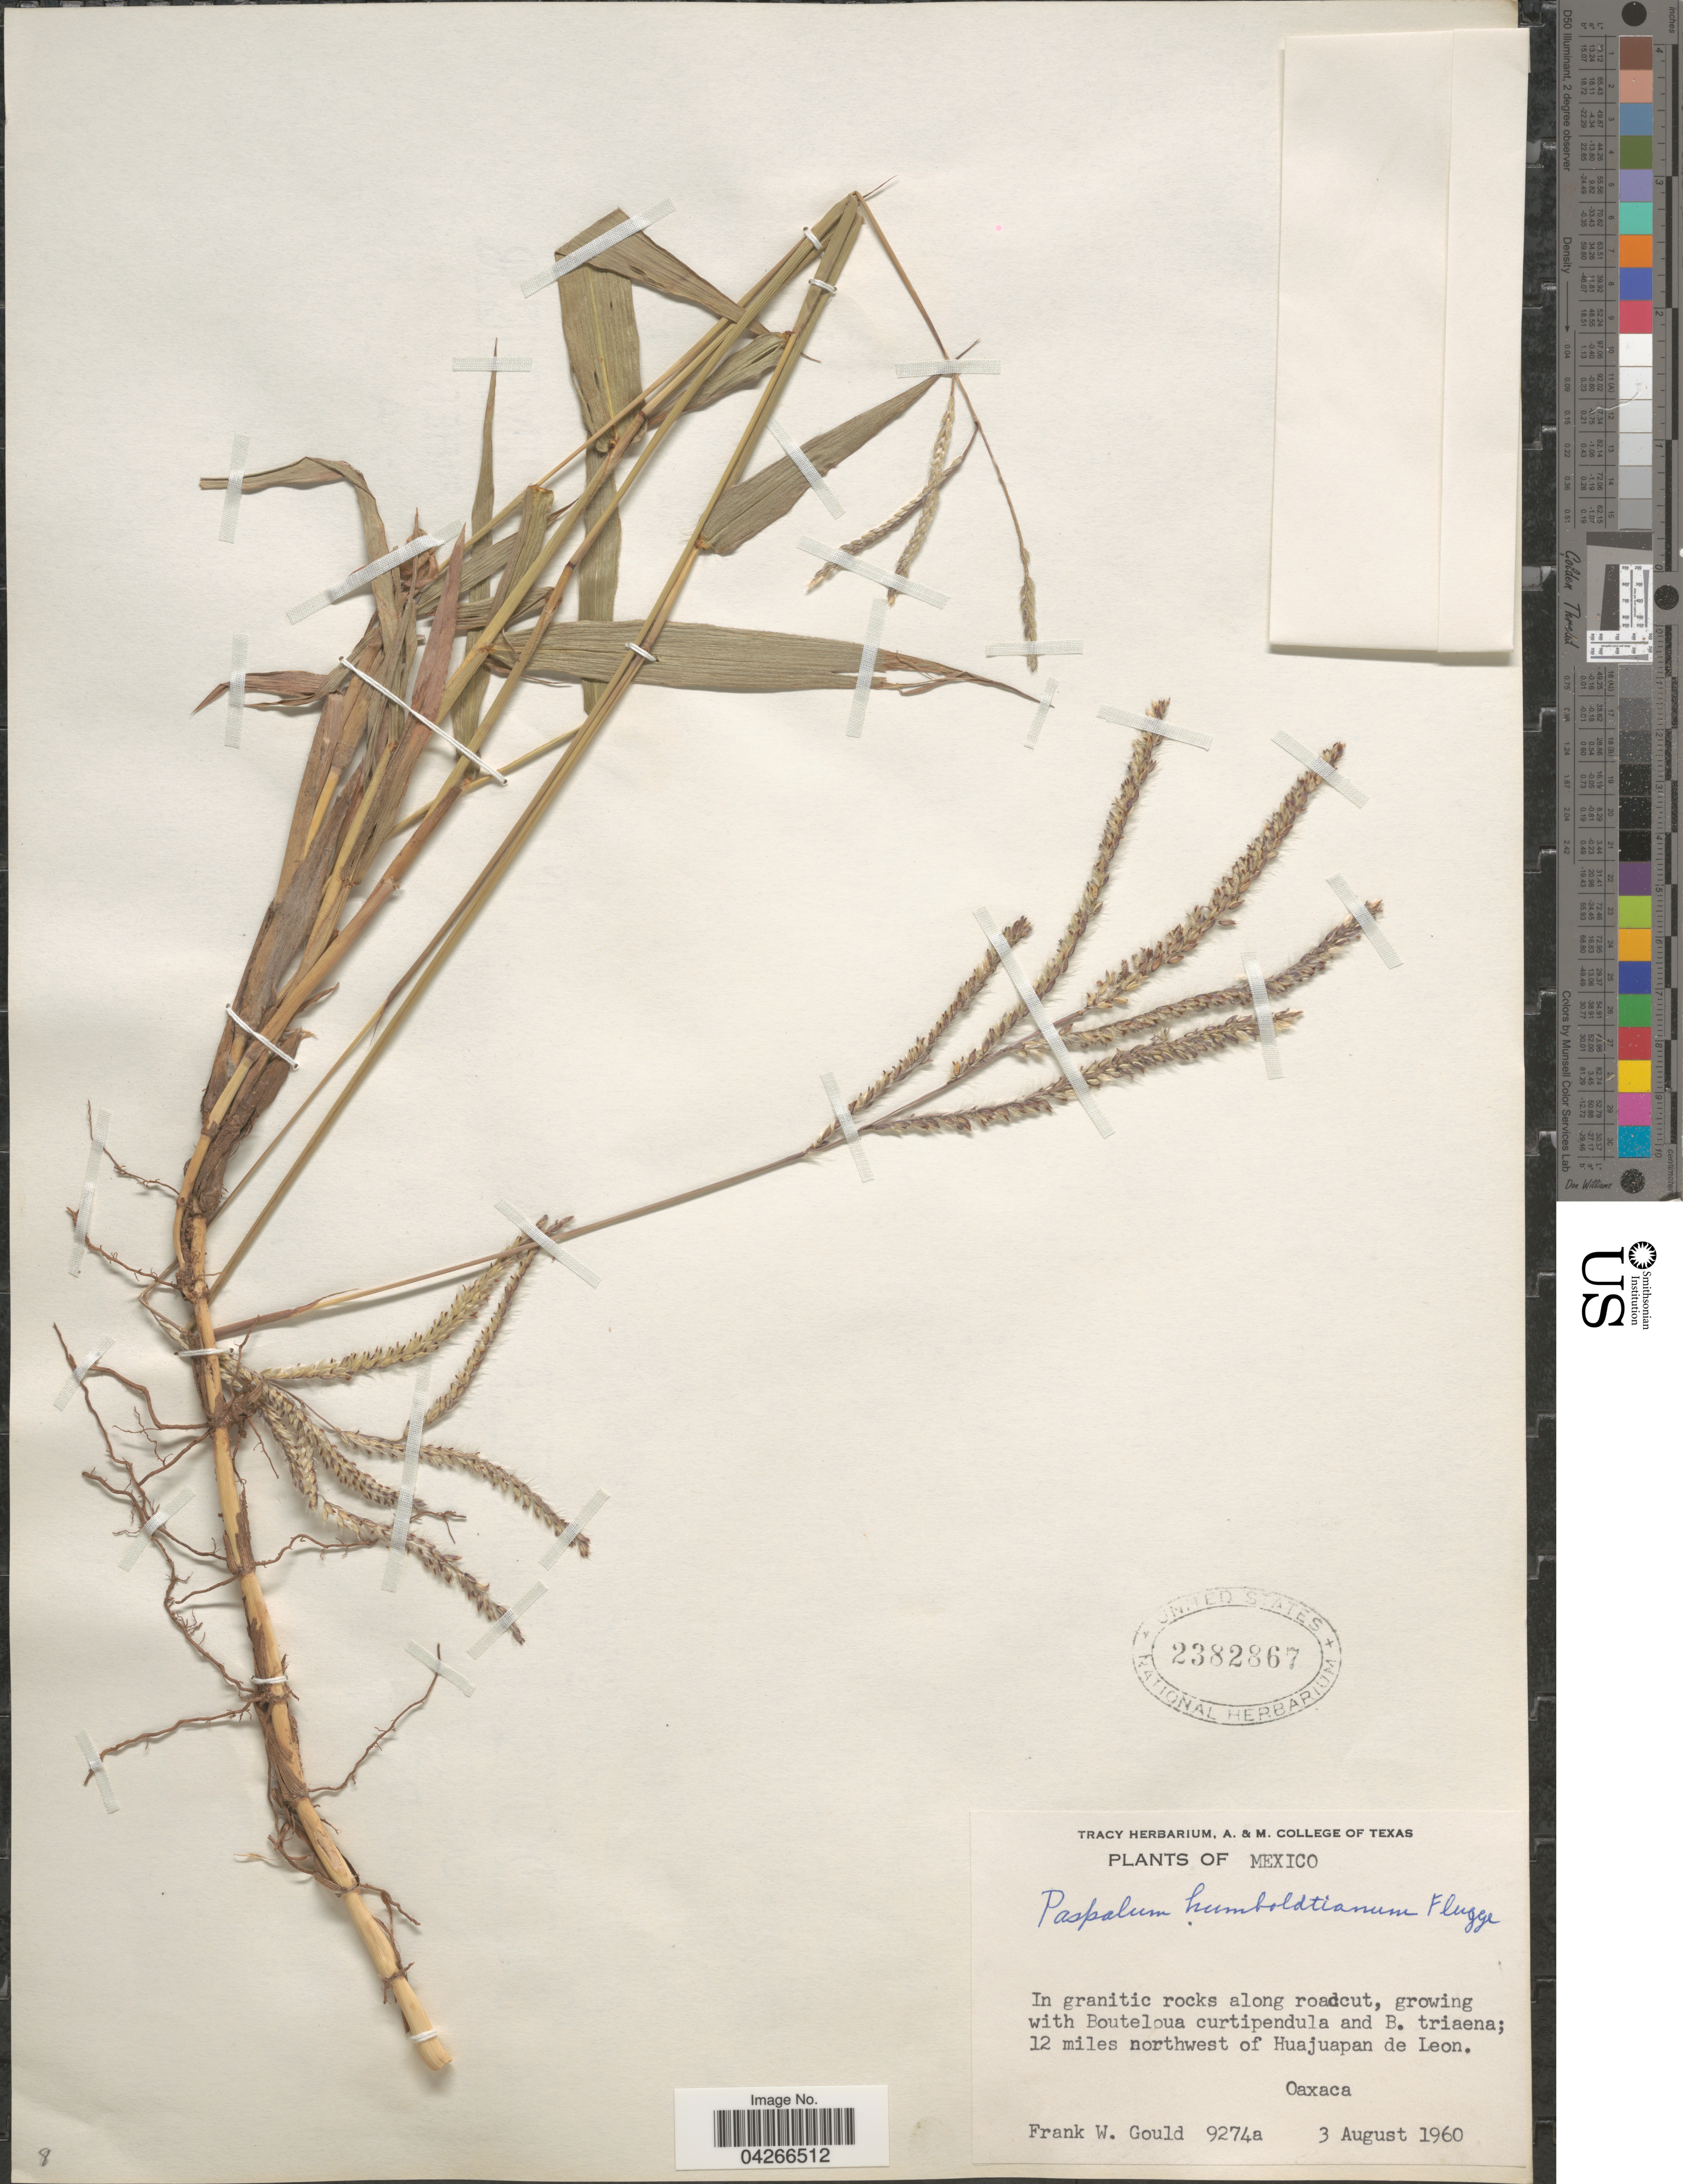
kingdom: Plantae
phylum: Tracheophyta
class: Liliopsida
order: Poales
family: Poaceae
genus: Paspalum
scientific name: Paspalum humboldtianum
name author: Flüggé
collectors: F. W. Gould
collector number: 9274a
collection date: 1960-08-03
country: Mexico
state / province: Oaxaca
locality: In granitic rocks along roadcut, 12 miles northwest of Huajuapan de Leon.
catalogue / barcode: US 2382867